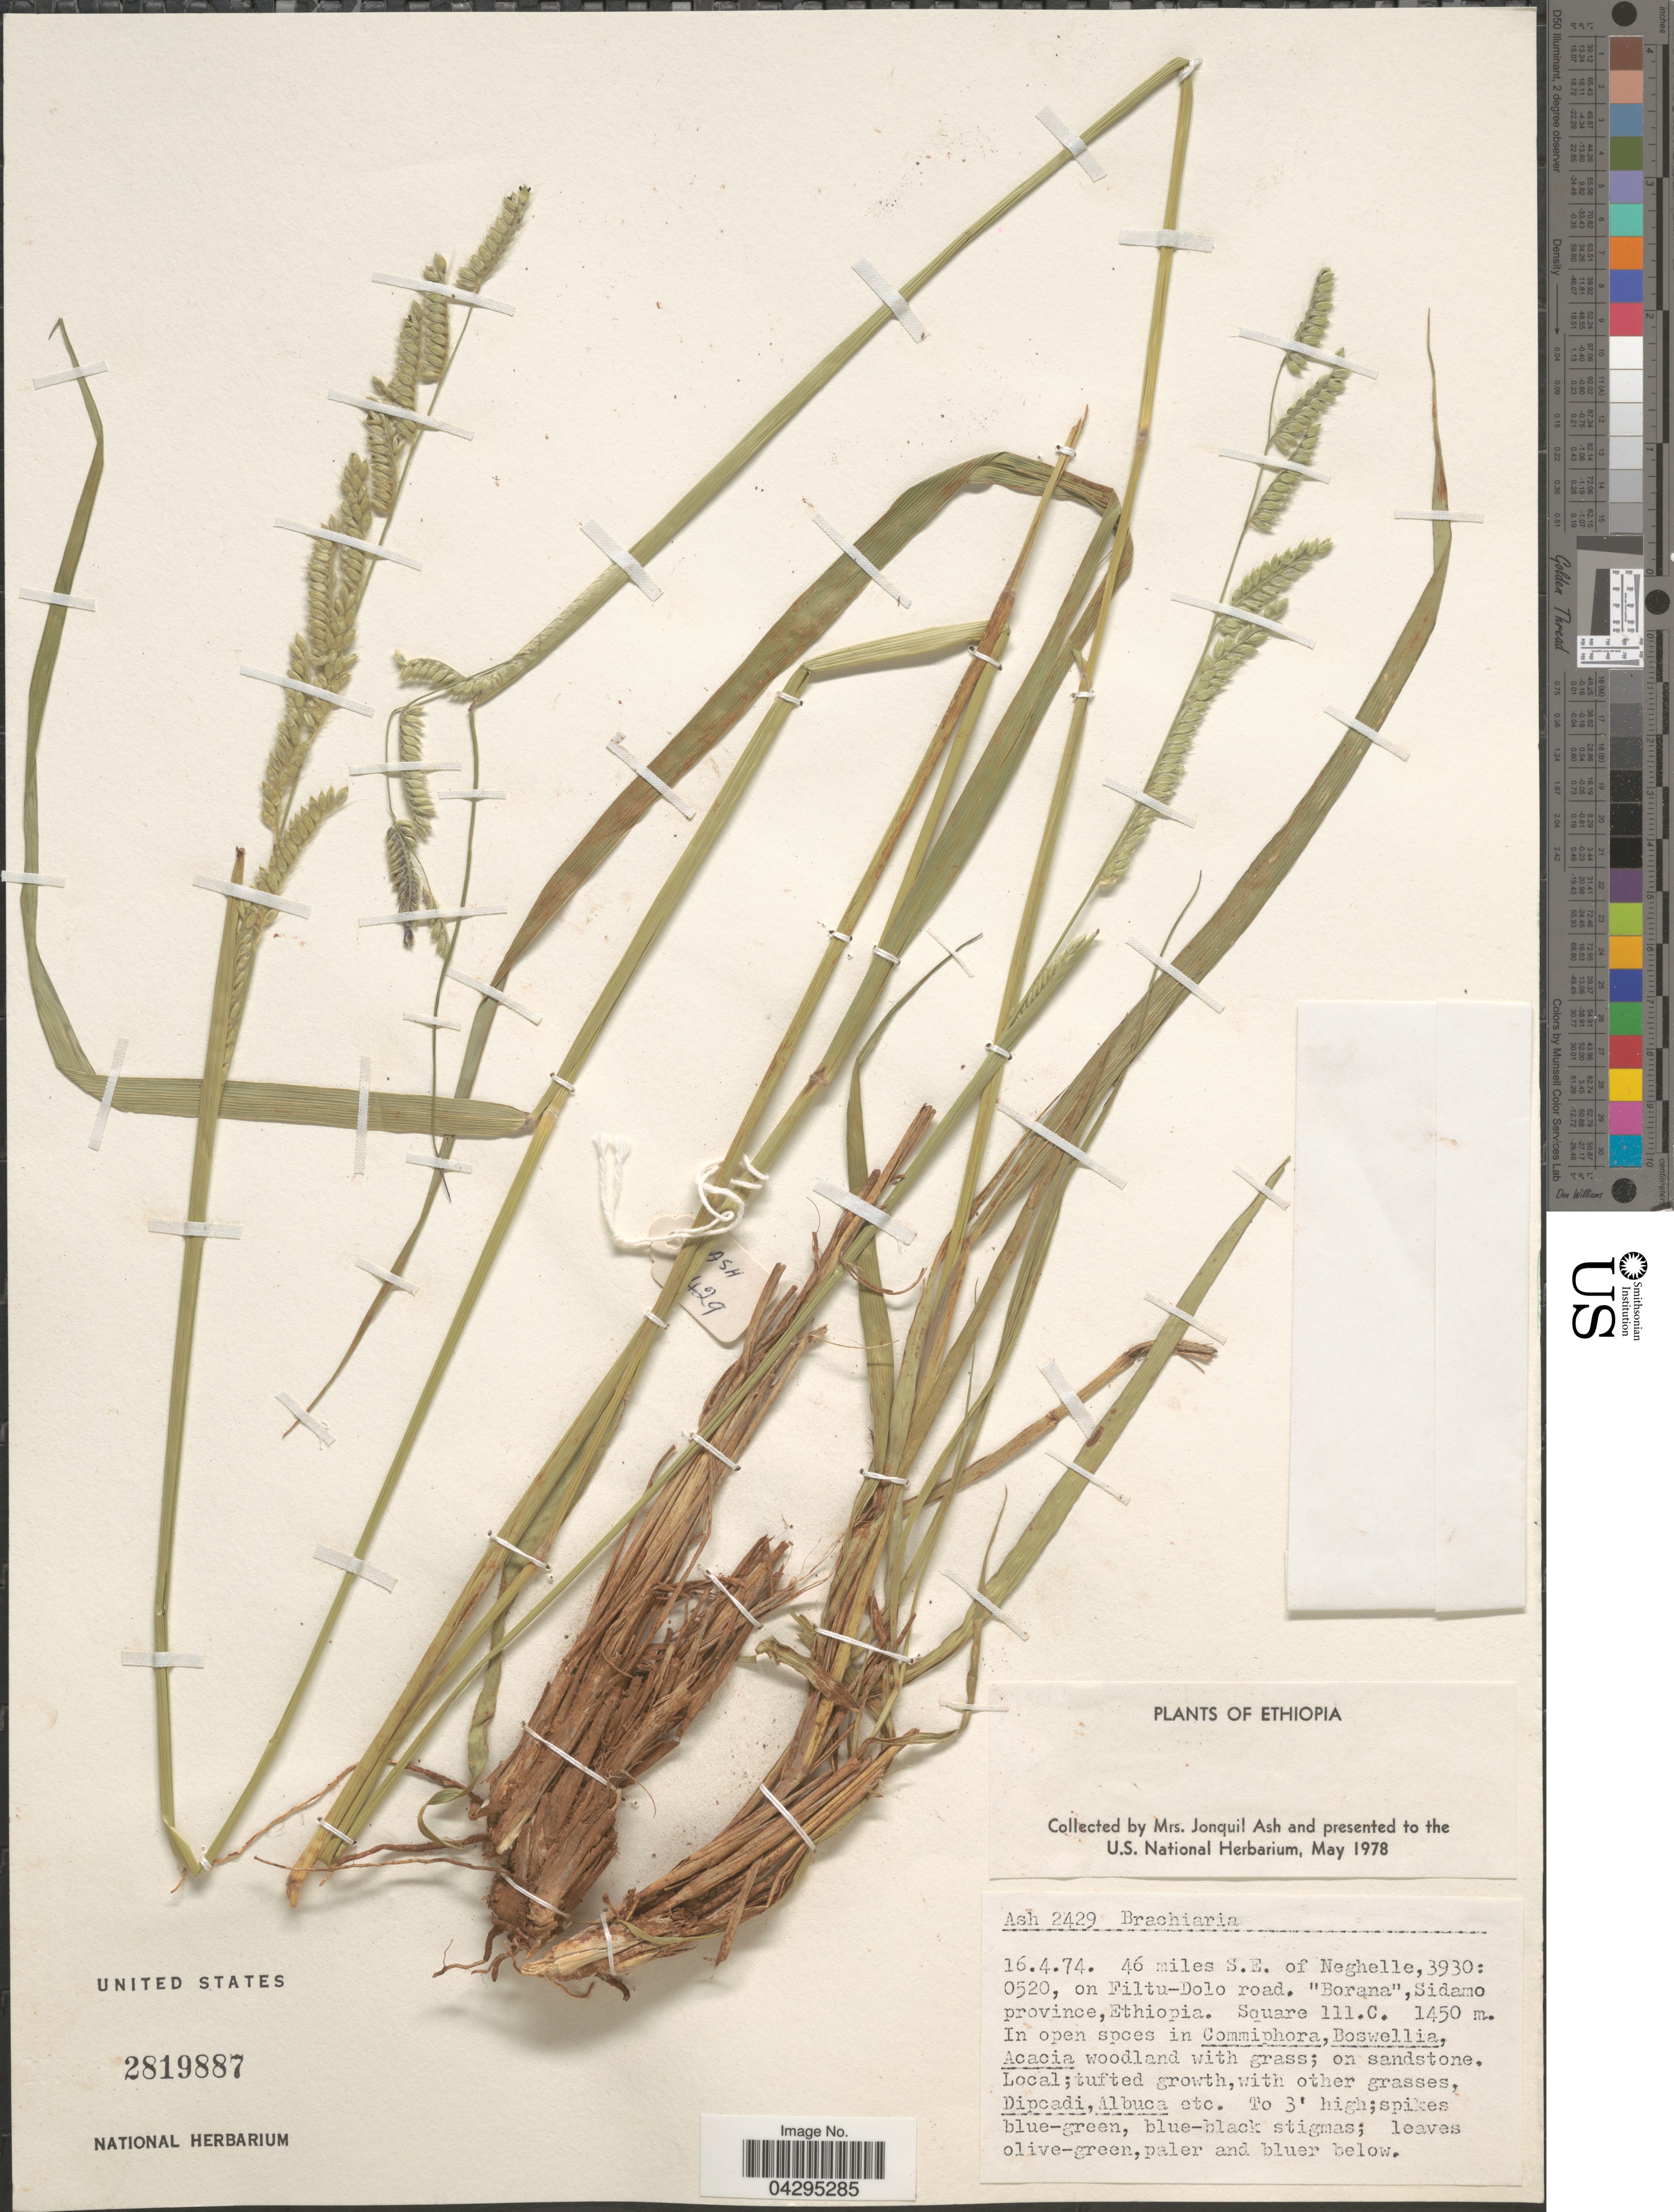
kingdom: Plantae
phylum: Tracheophyta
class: Liliopsida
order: Poales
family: Poaceae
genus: Urochloa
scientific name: Urochloa sp.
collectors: J. Ash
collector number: Ash 2429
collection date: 1974-04-16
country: Ethiopia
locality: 46 miles S.E. of Neghelle, 3930:0520, on Filtu-Dolo road. "Borana", Sidamo province.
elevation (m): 1450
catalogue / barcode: US 2819887